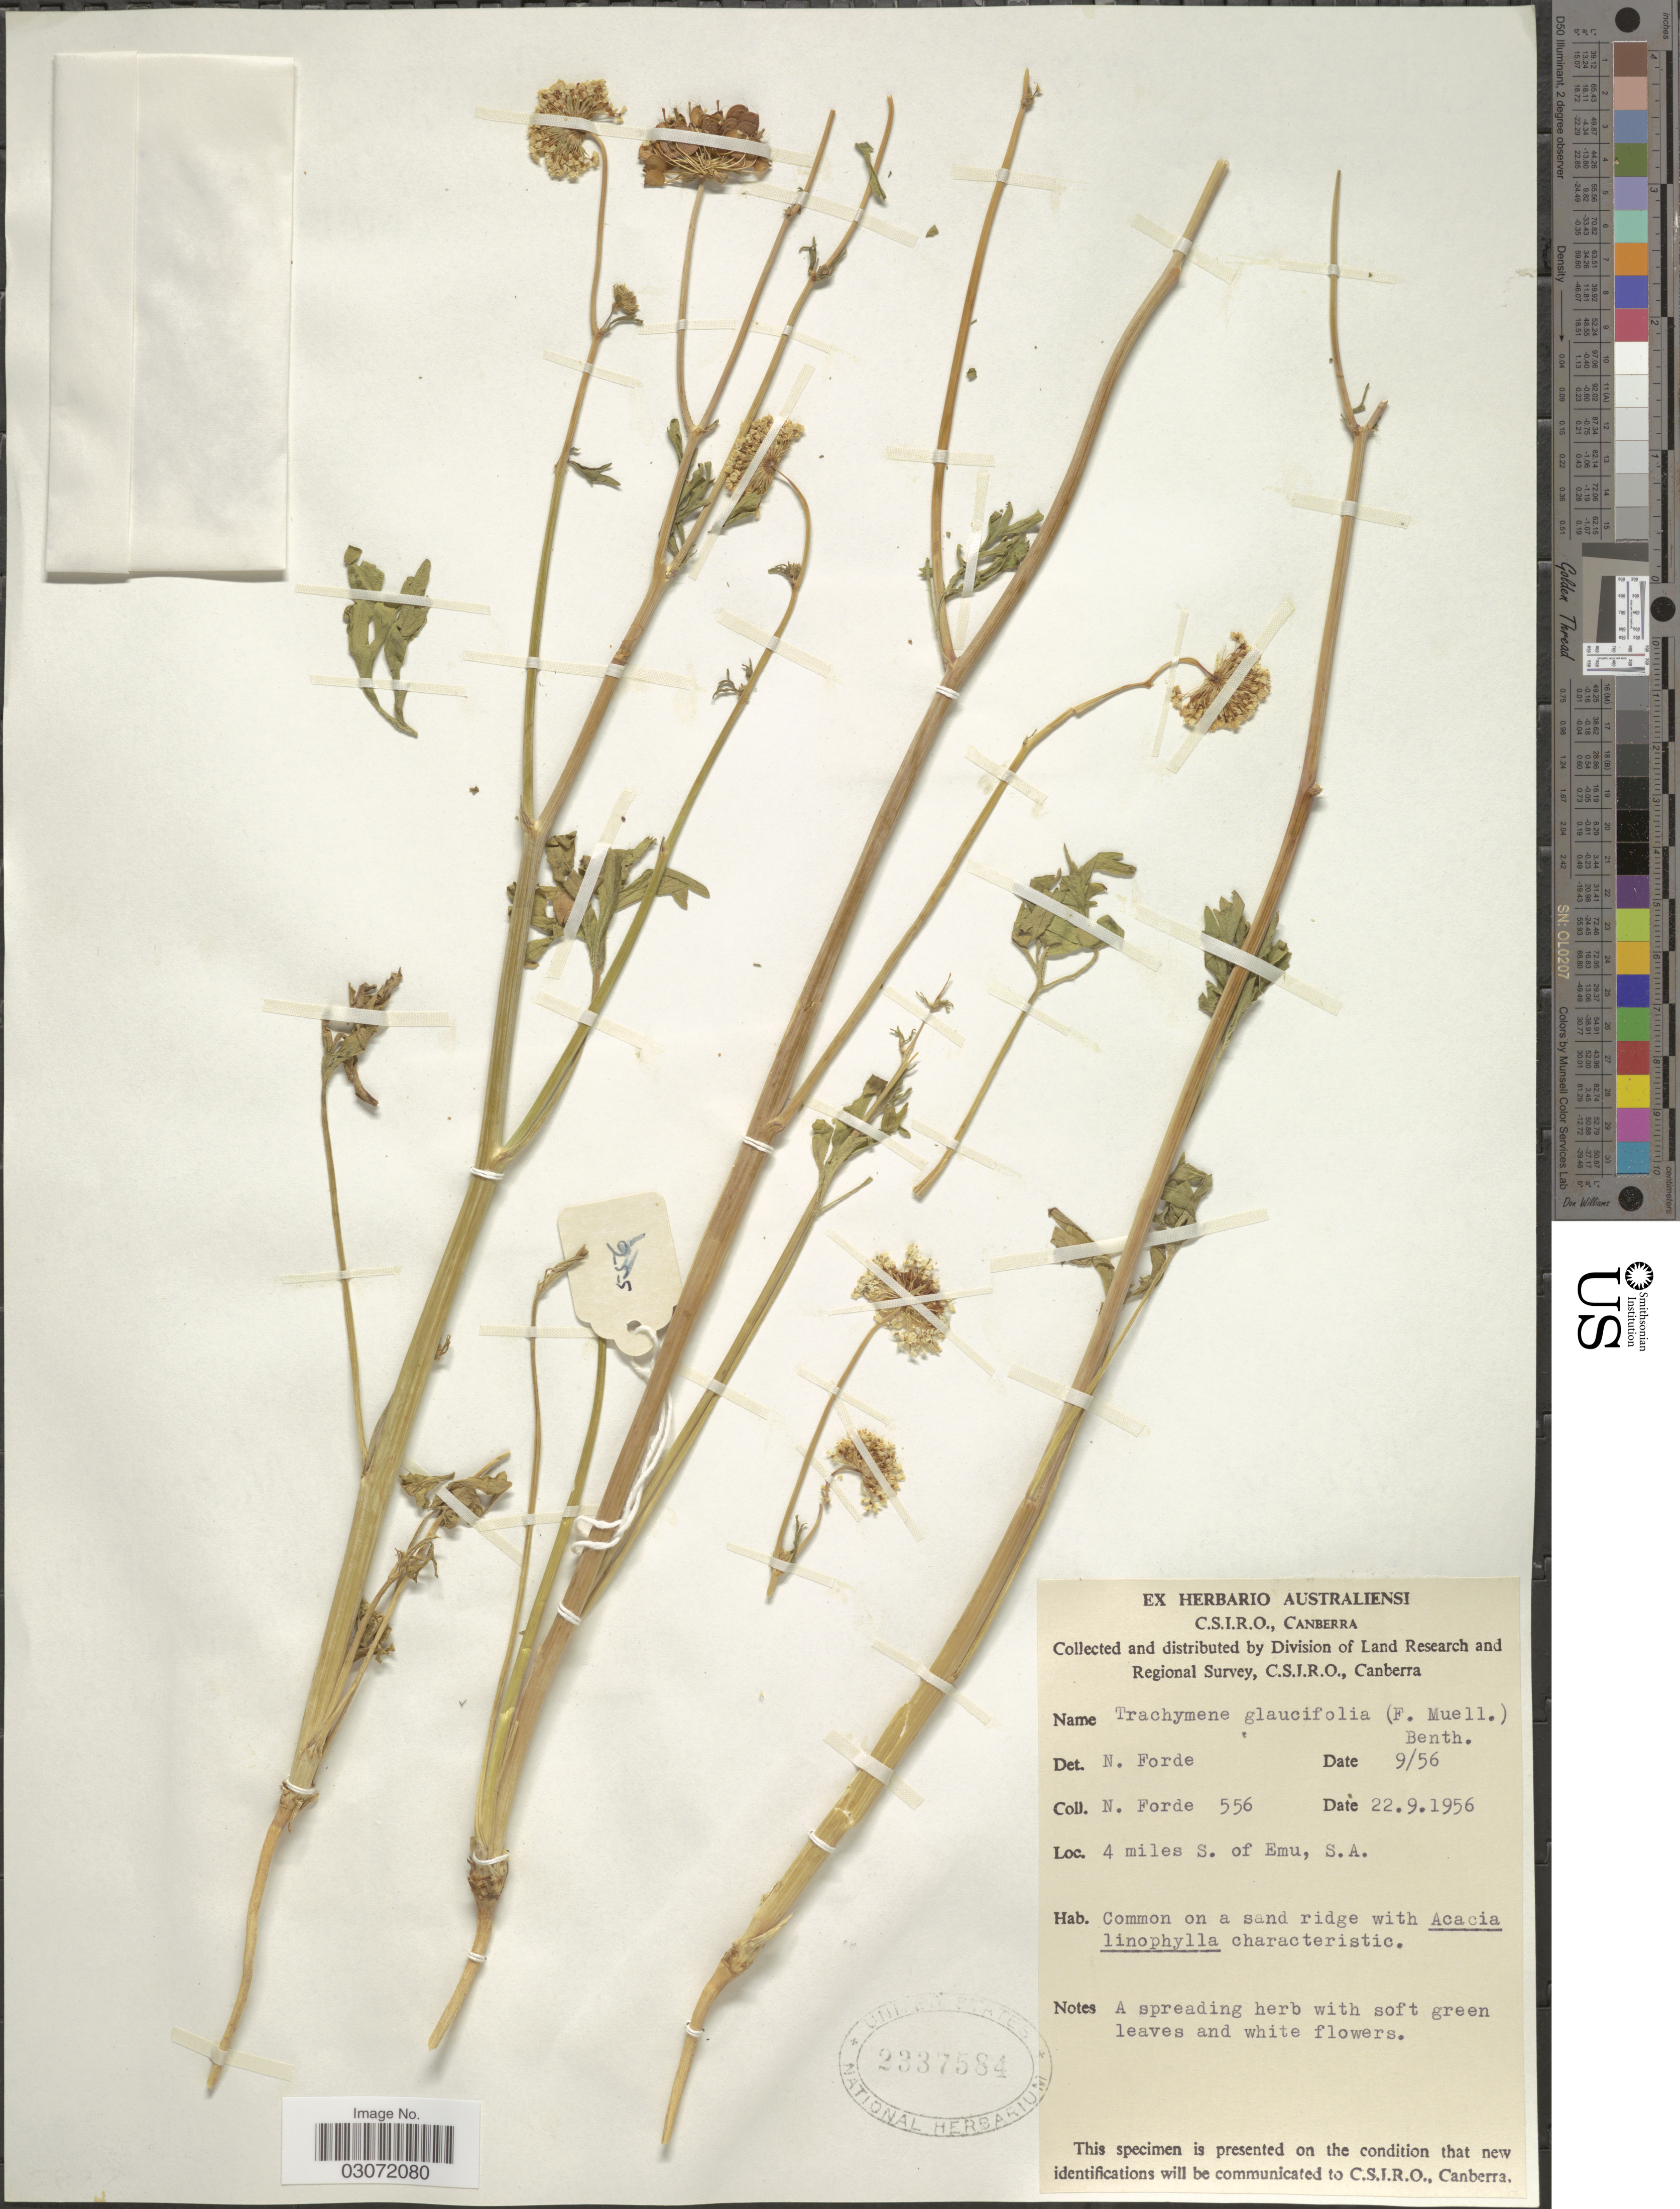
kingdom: Plantae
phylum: Tracheophyta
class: Magnoliopsida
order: Apiales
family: Araliaceae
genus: Trachymene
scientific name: Trachymene glaucifolia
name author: Benth.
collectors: N. Forde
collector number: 556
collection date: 1956-09-22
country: Australia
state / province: South Australia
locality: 4 miles S. of Emu, S.A.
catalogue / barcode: US 2337584